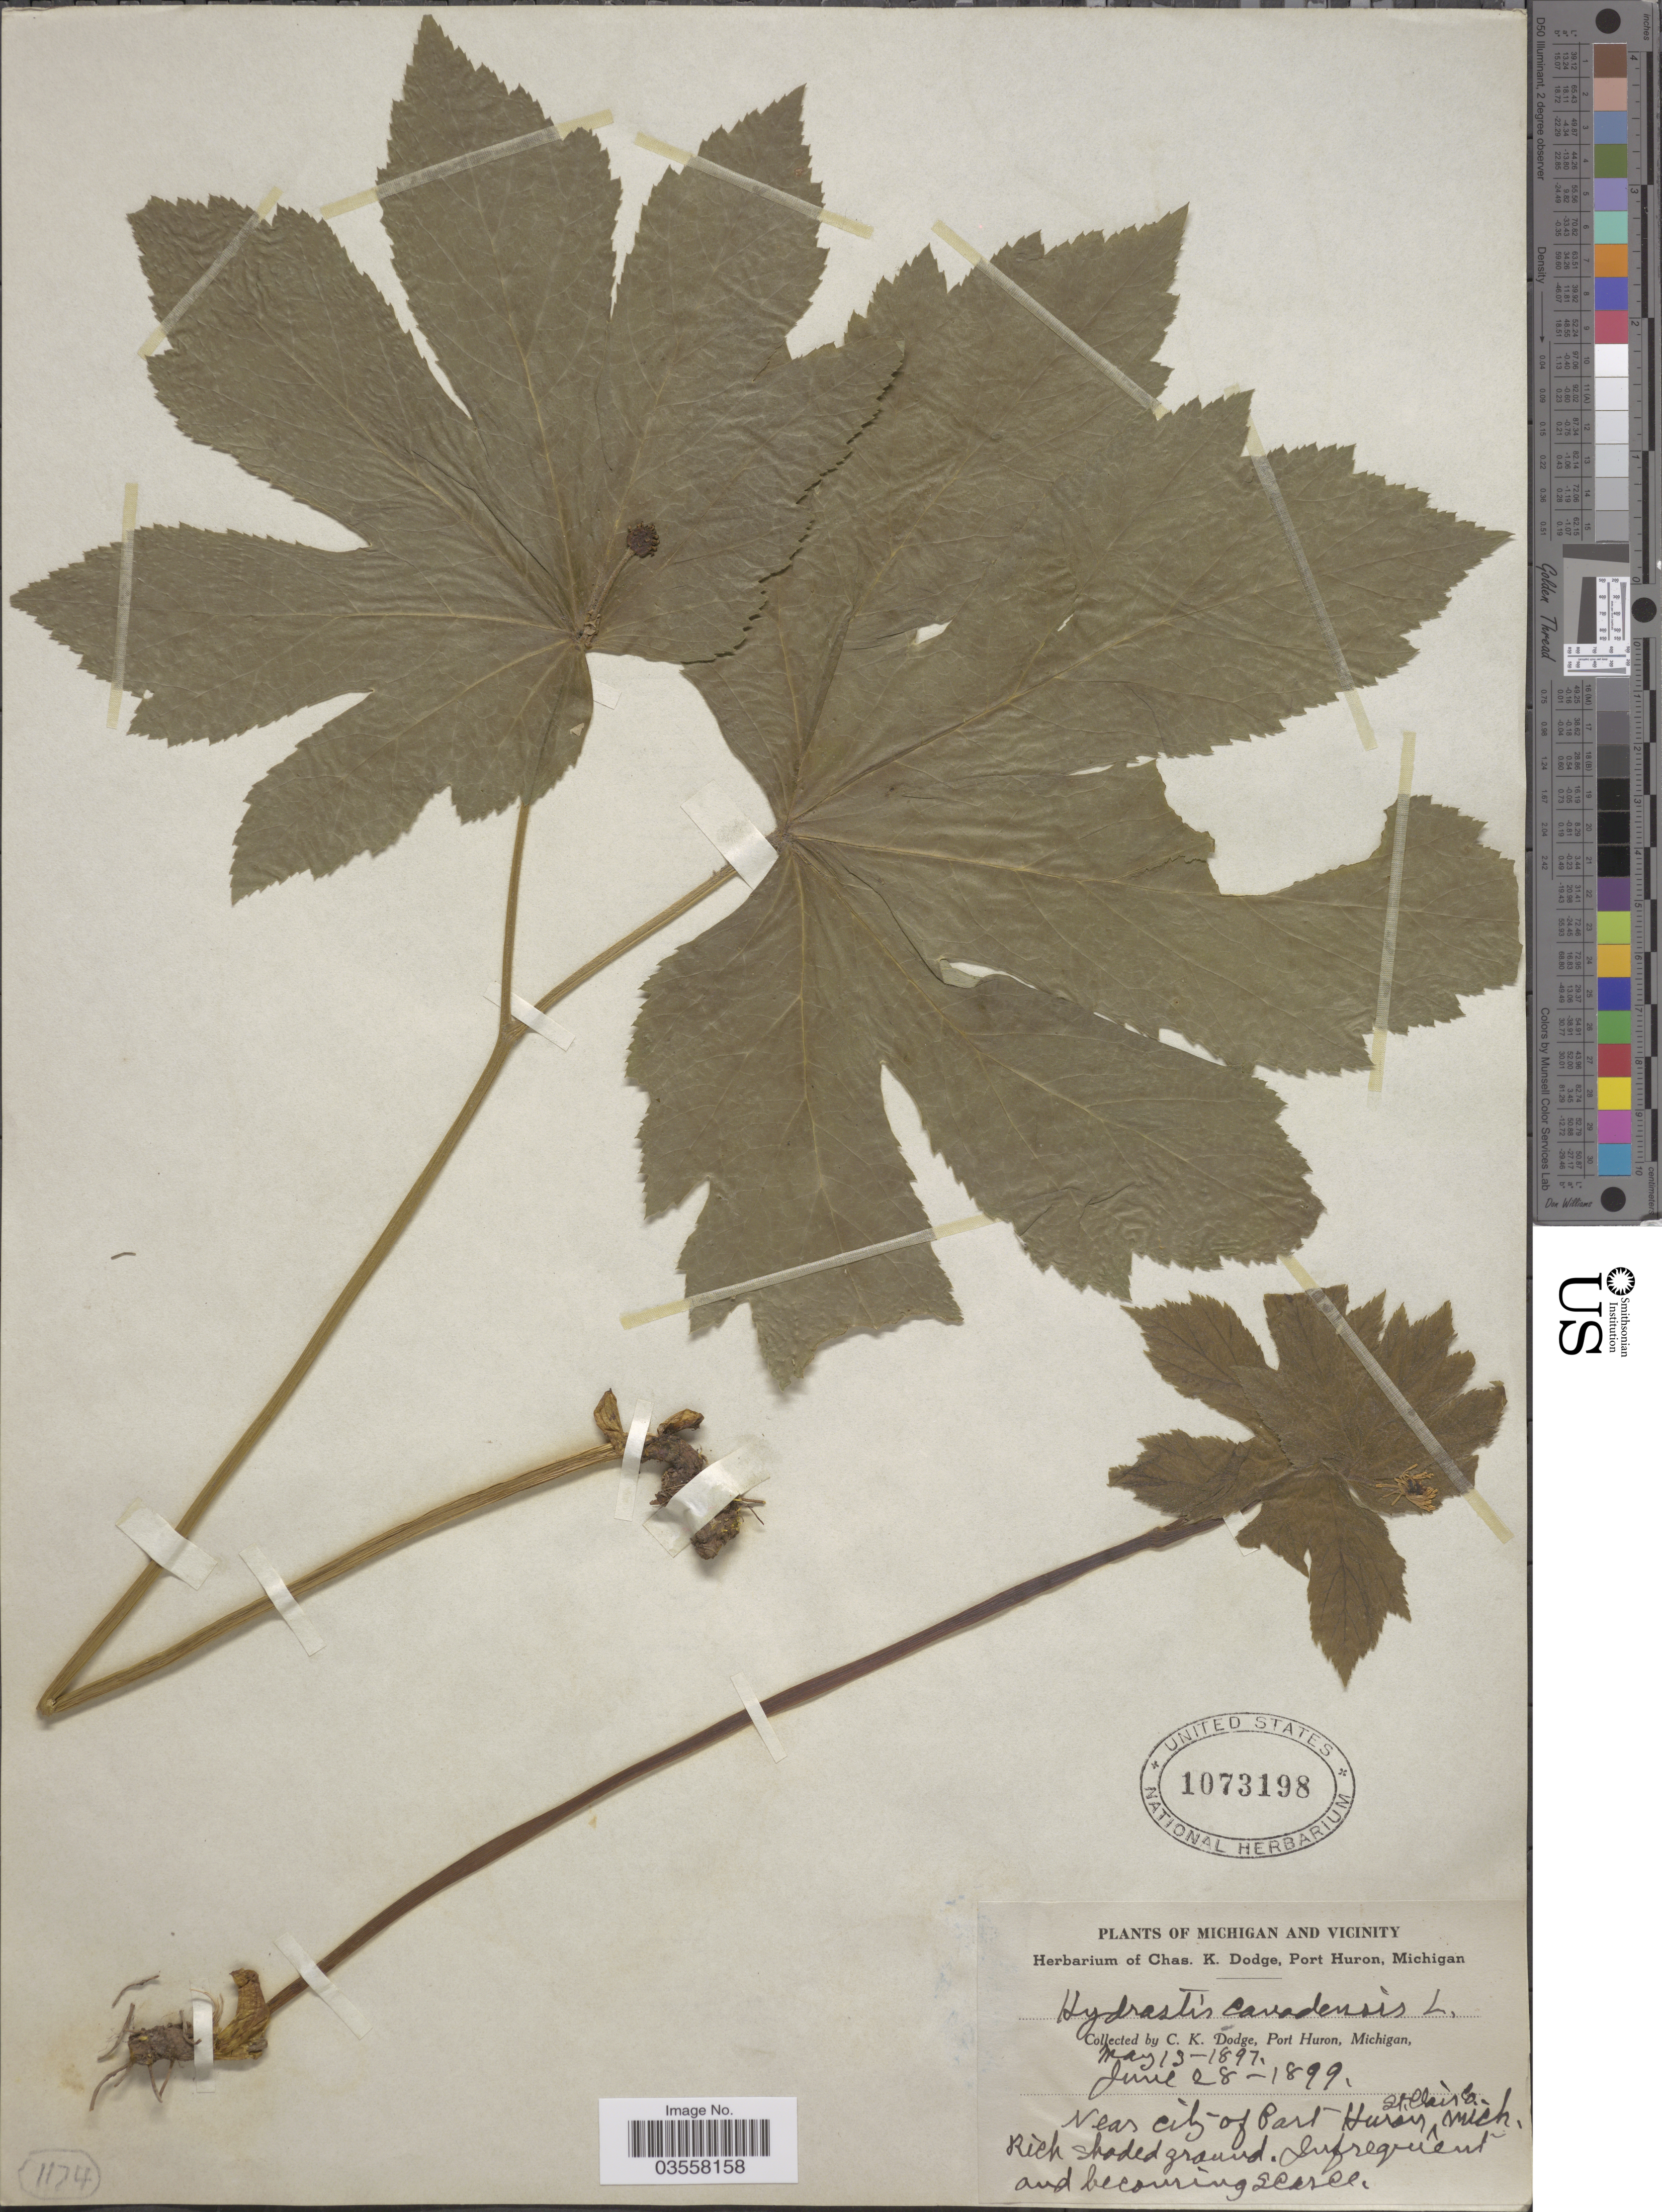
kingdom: Plantae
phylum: Tracheophyta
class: Magnoliopsida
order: Ranunculales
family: Ranunculaceae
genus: Hydrastis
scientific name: Hydrastis canadensis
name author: L.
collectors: C. Dodge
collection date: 1897-05-13/1899-06-28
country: United States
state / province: Michigan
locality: Michigan and vicinity. Port Huron. Near city of Port Huron, St. Clair Co.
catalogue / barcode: US 1073198